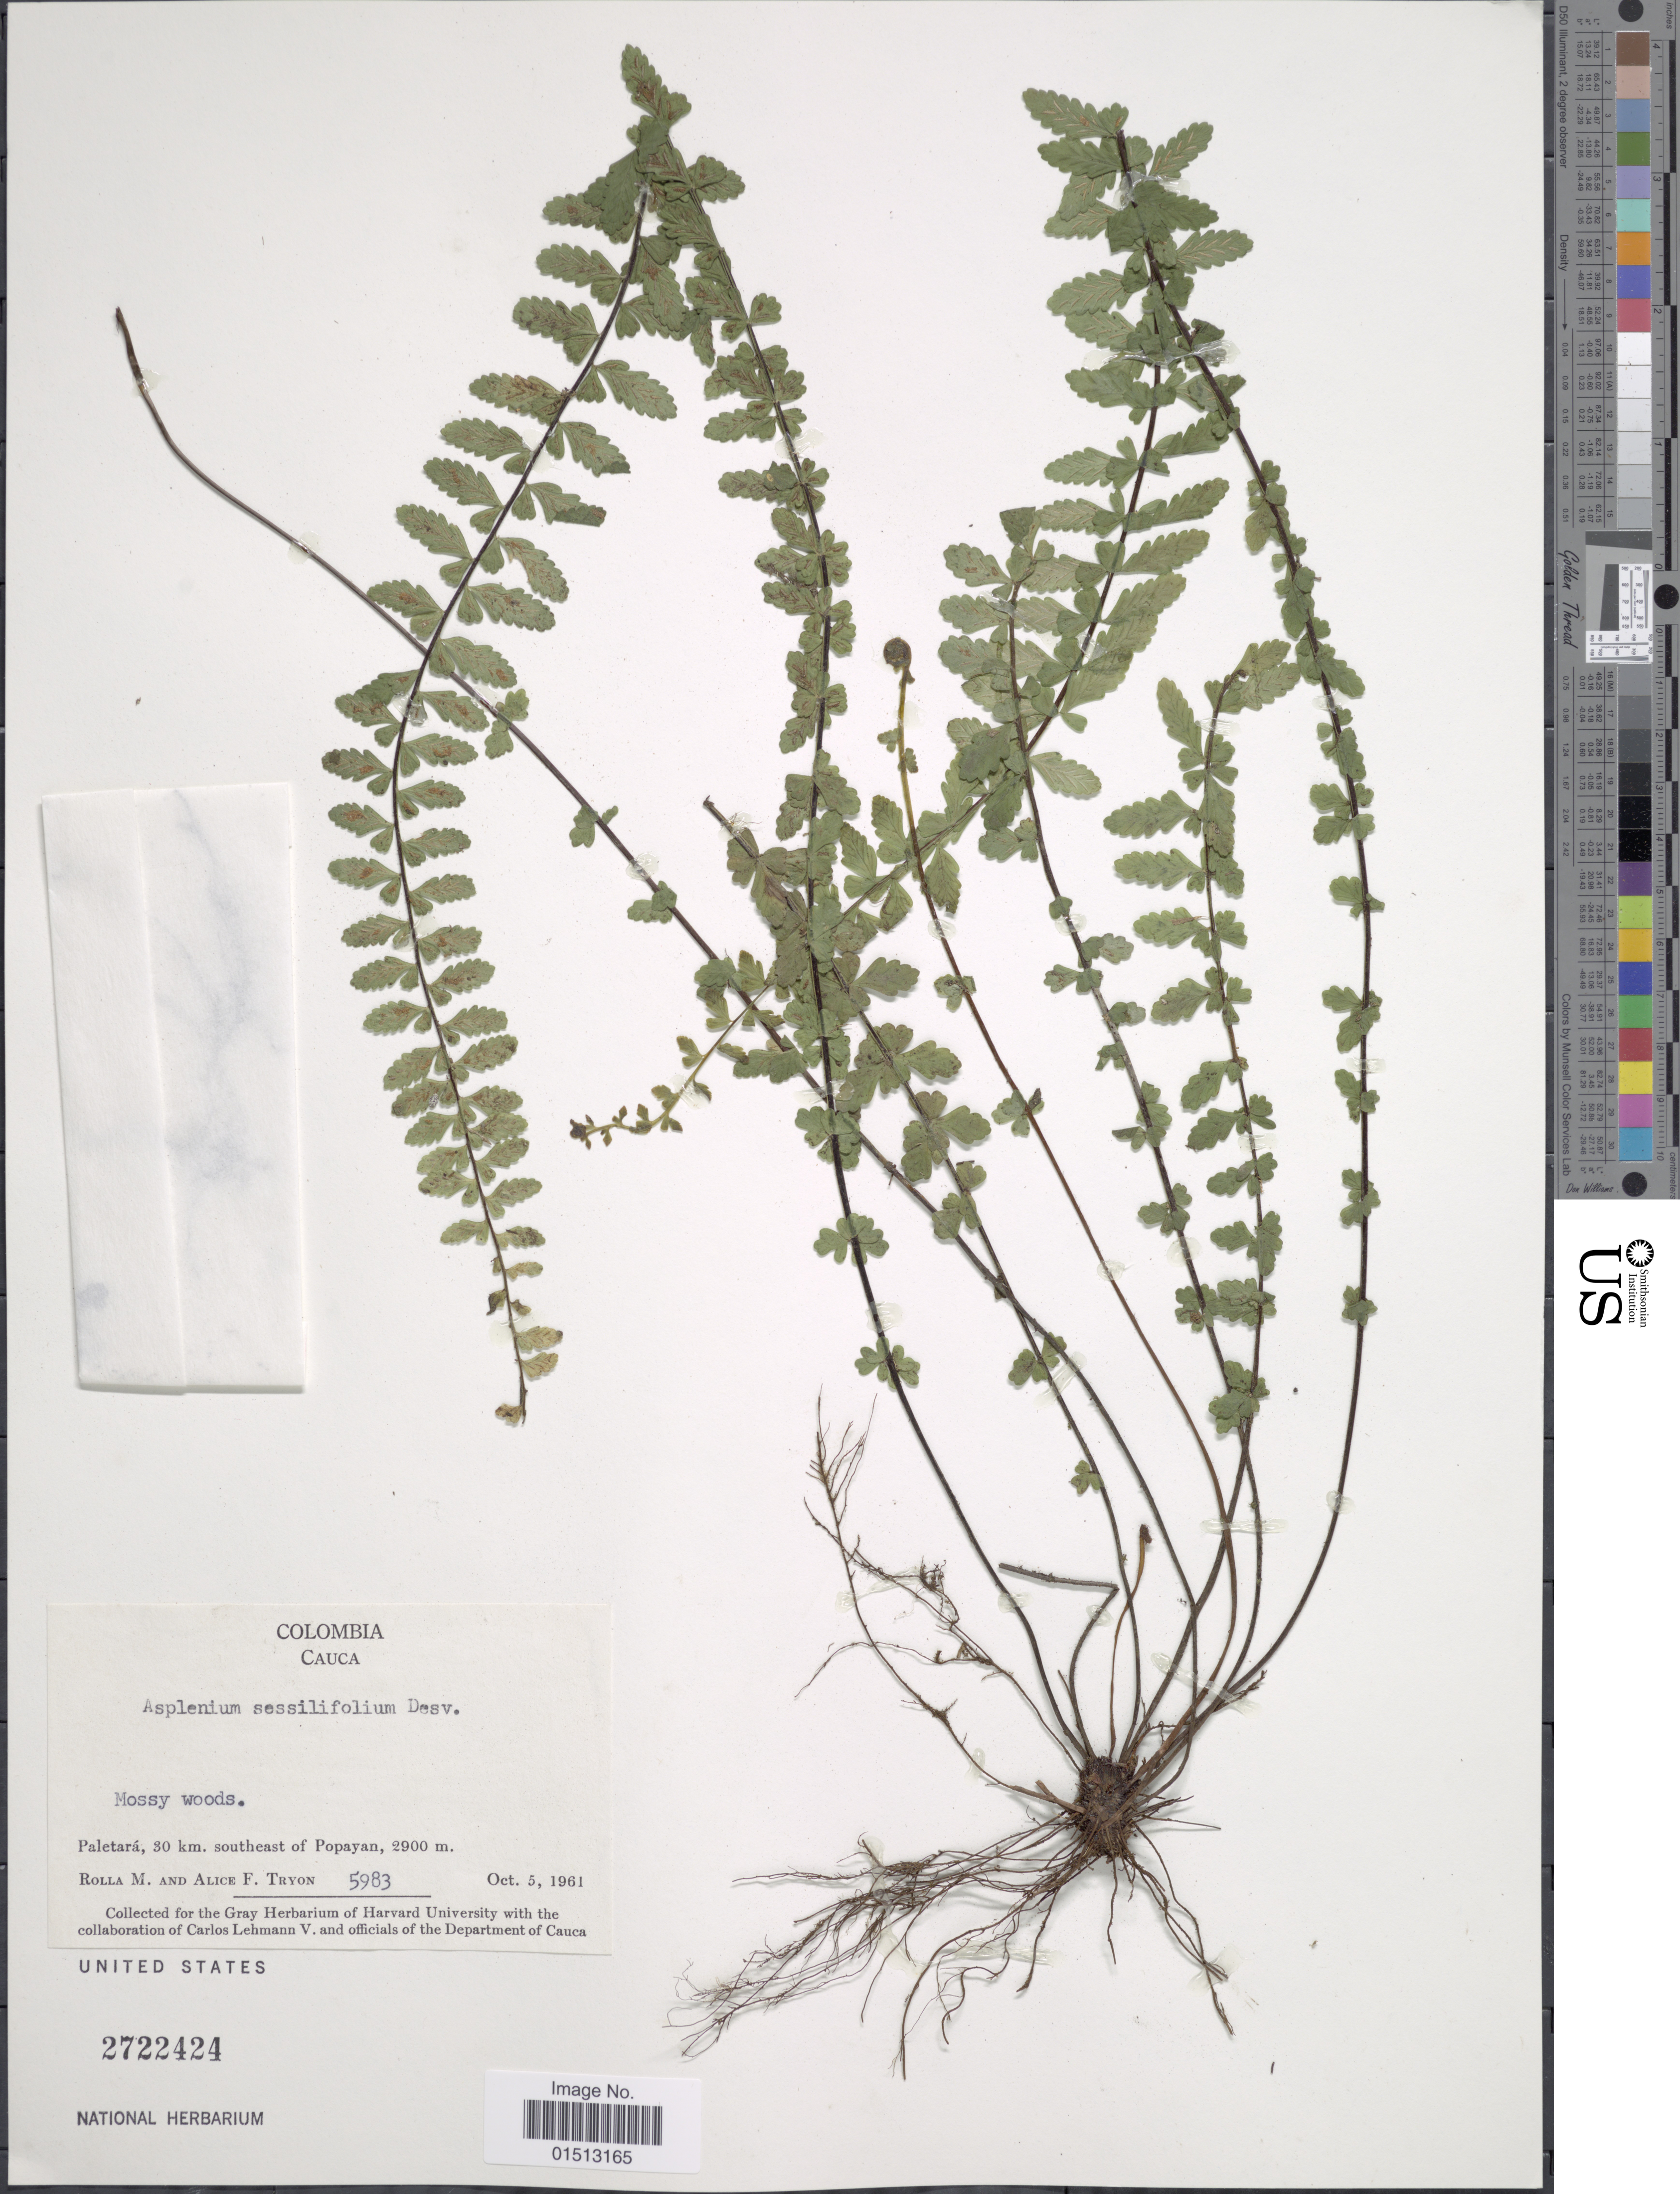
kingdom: Plantae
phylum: Tracheophyta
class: Polypodiopsida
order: Polypodiales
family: Aspleniaceae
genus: Asplenium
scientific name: Asplenium sessilifolium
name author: Desv.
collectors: R. M. Tryon & A. F. Tryon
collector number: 5983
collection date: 1961-10-05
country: Colombia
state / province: Cauca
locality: Paletará, 30 km. southeast of Popayan.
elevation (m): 2900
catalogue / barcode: US 2722424